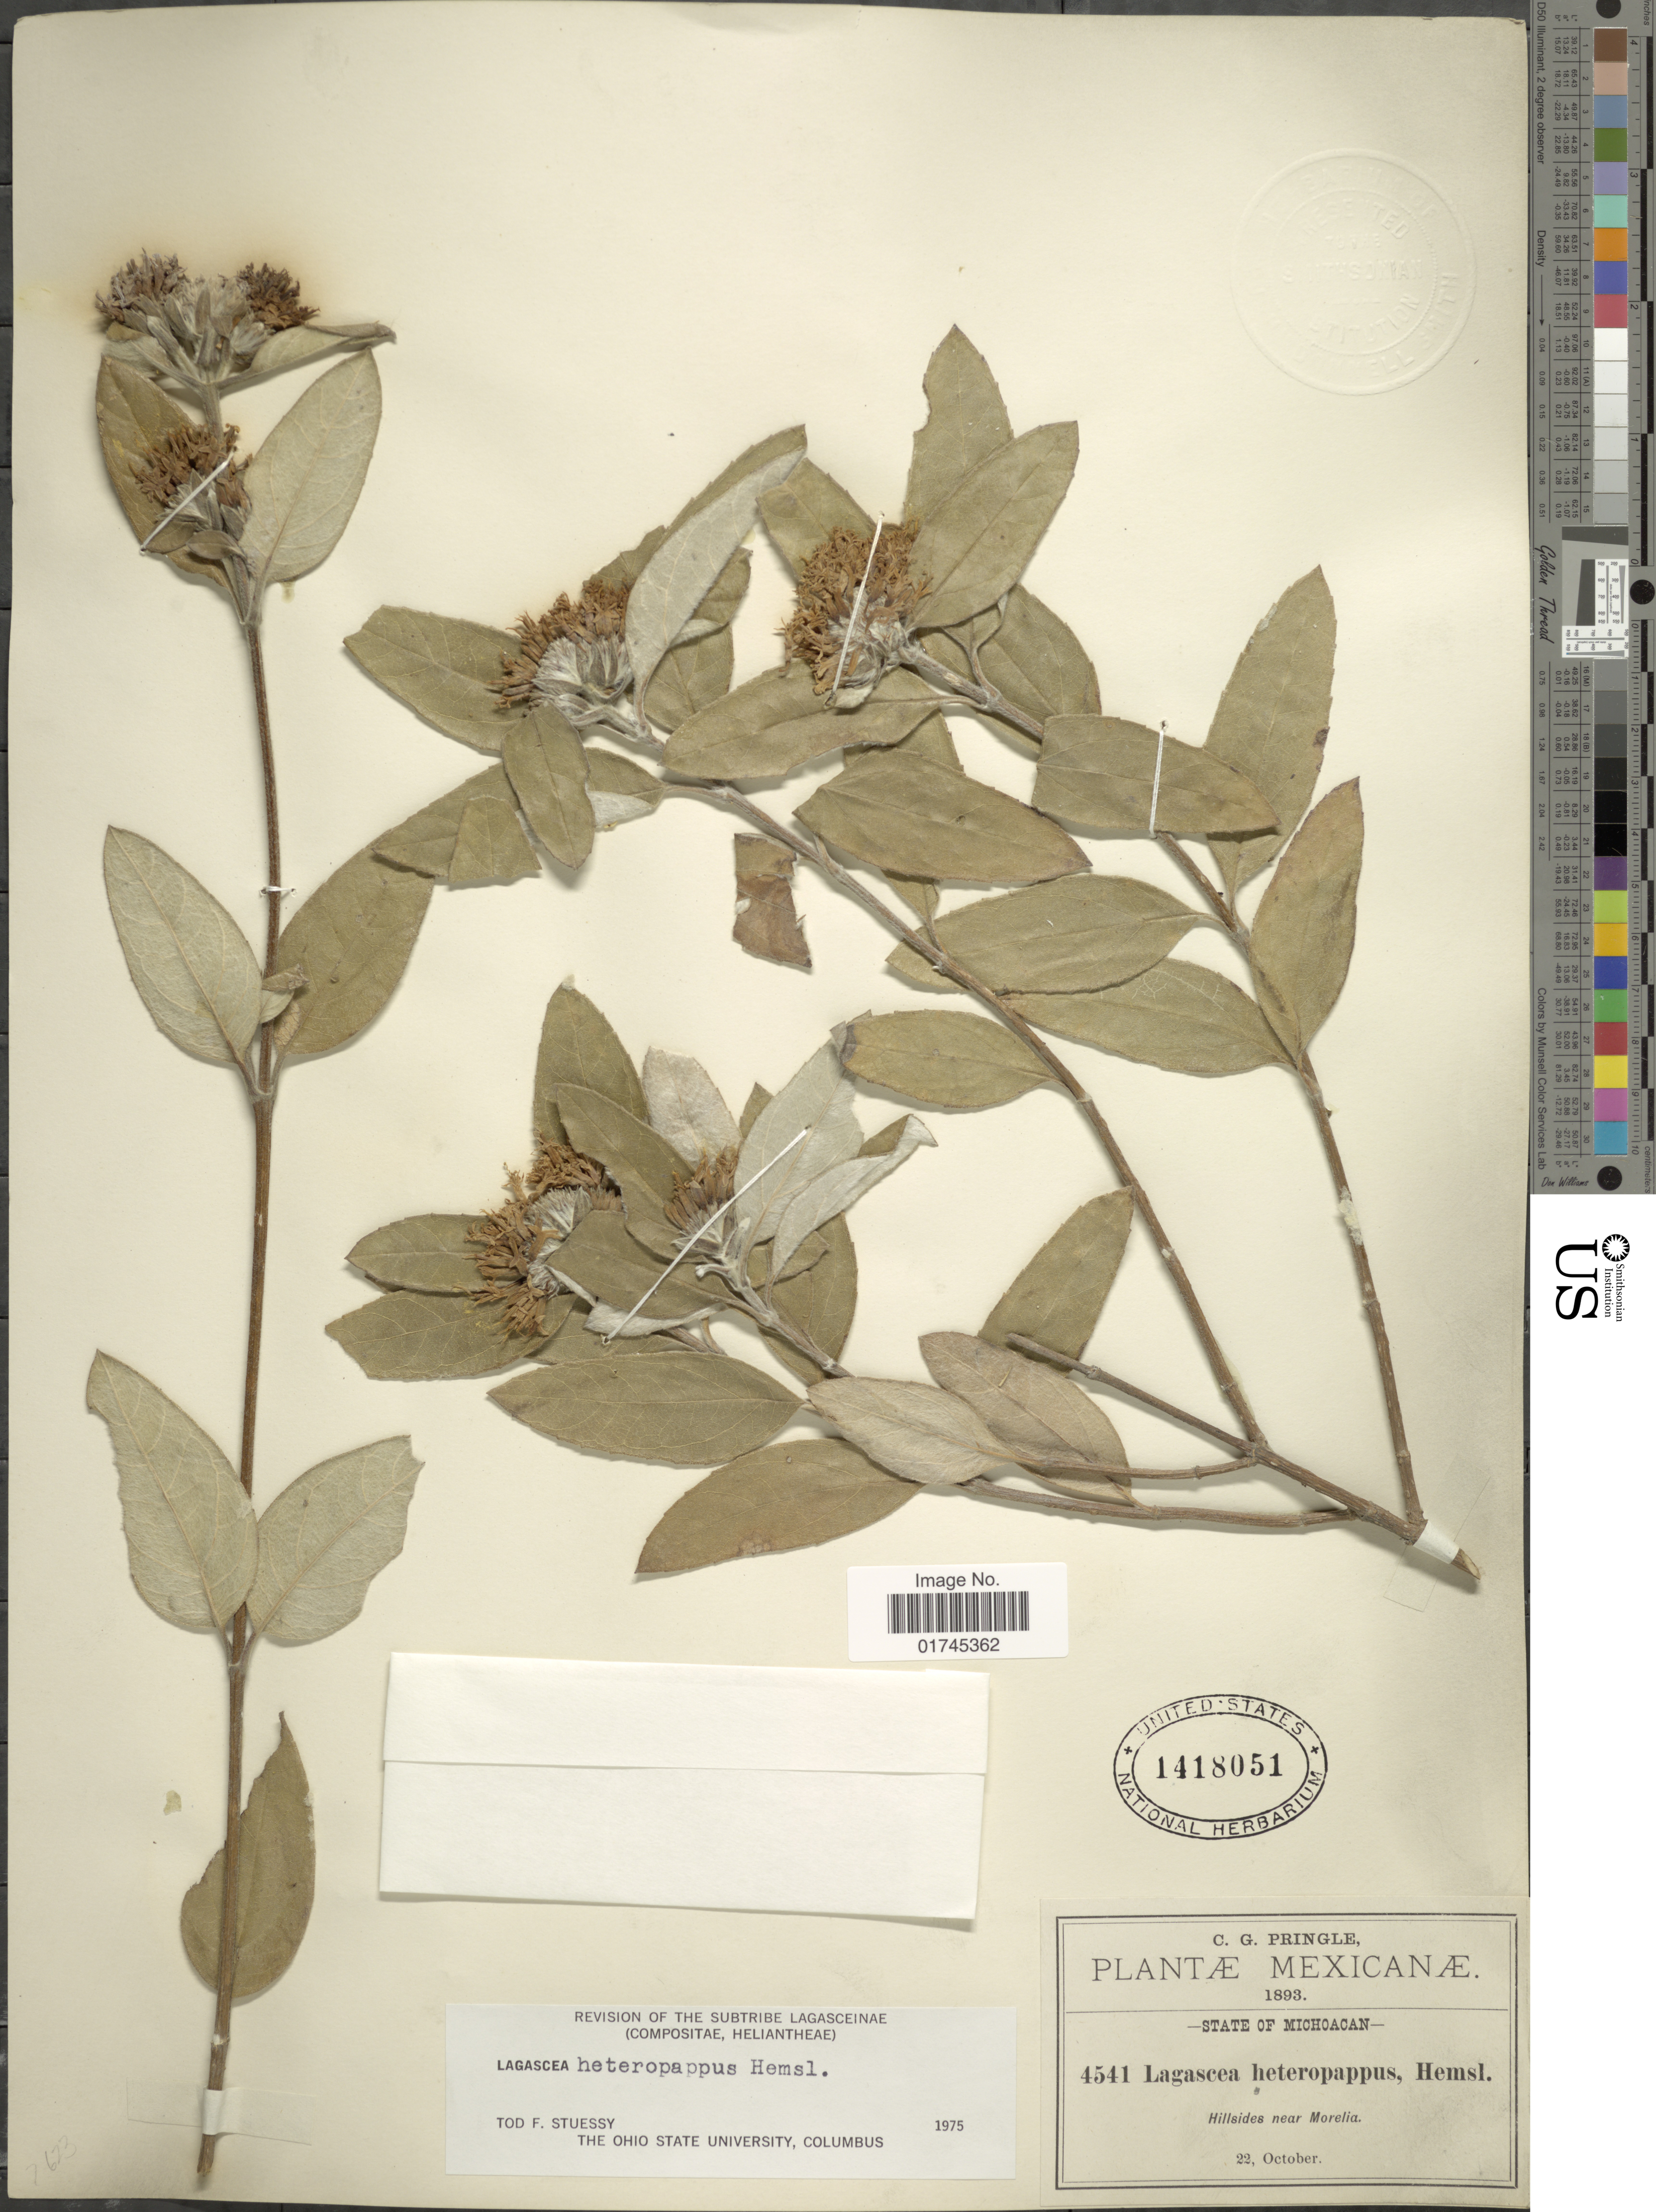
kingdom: Plantae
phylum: Tracheophyta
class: Magnoliopsida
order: Asterales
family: Asteraceae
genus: Lagascea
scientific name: Lagascea heteropappus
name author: Hemsl.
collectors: C. G. Pringle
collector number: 4541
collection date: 1893-10-22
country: Mexico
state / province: Michoacán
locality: Hillsides near Morelia.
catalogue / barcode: US 1418051